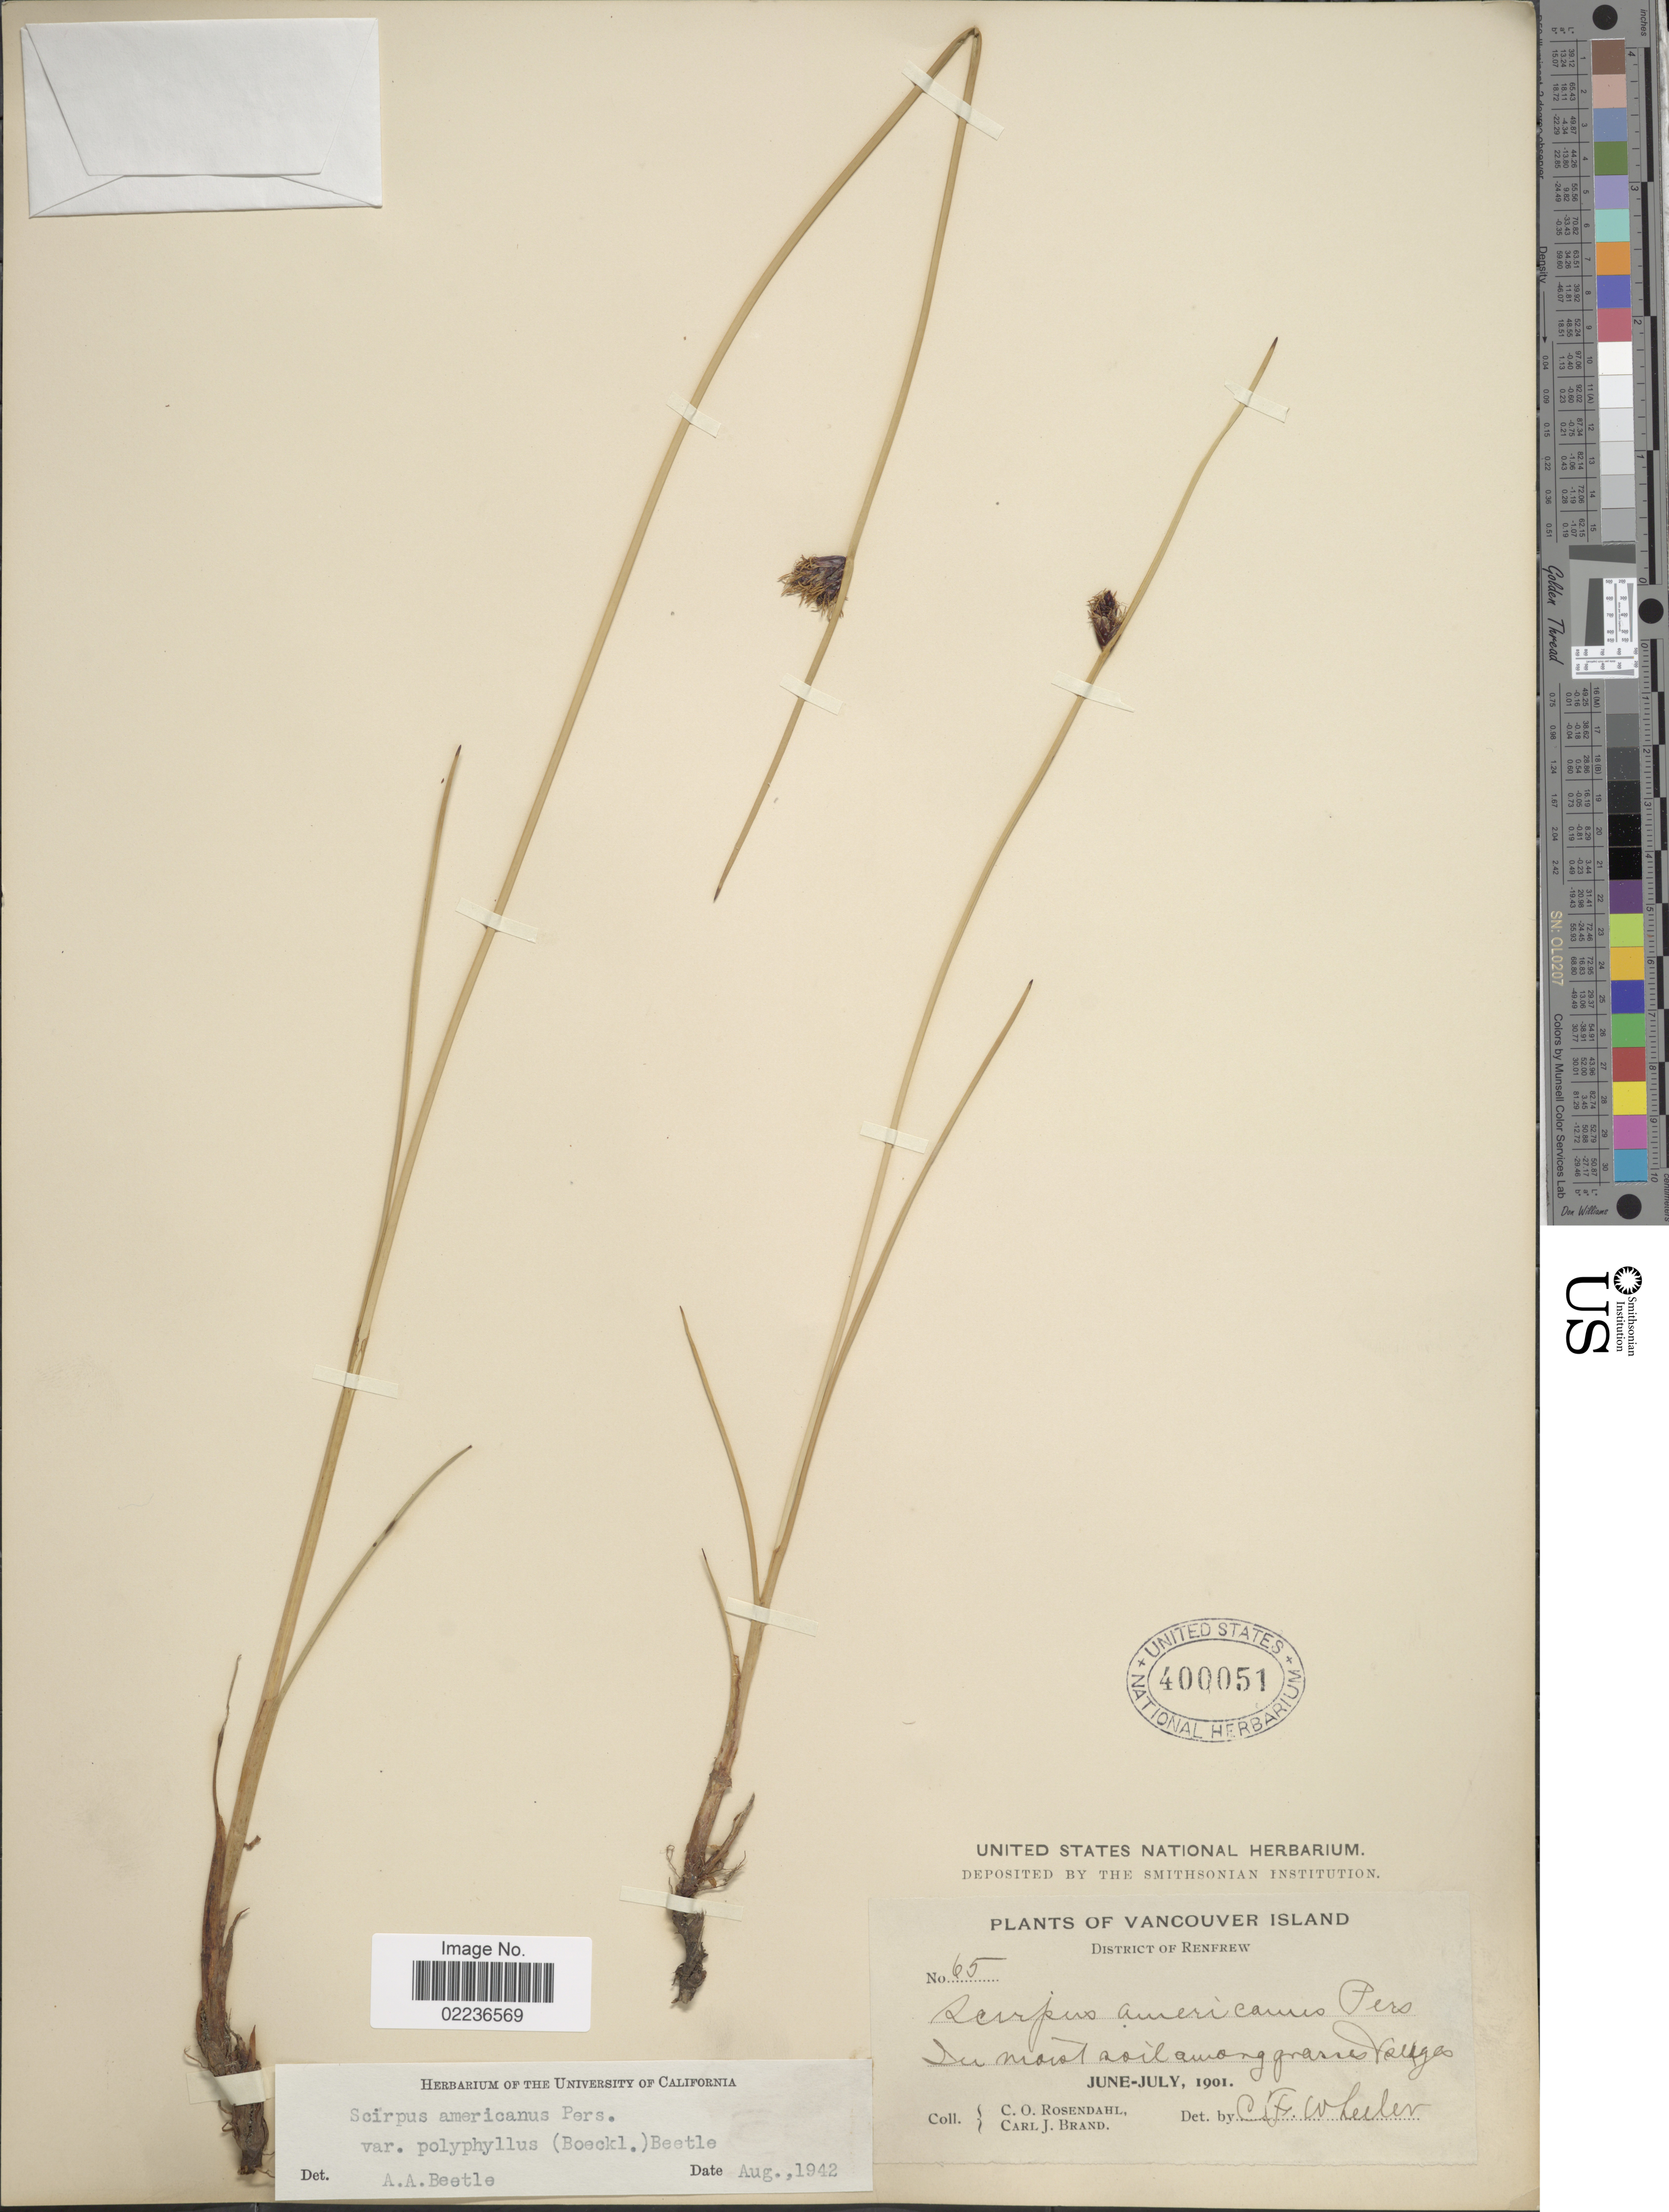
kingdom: Plantae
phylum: Tracheophyta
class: Liliopsida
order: Poales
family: Cyperaceae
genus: Schoenoplectus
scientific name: Schoenoplectus pungens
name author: (Vahl) Palla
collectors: C. O. Rosendahl & C. J. Brand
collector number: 65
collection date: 1901-06/1901-07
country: Canada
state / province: British Columbia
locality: Vancouver Island, district of Renfrew, in moist soil along grasses Valyes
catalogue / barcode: US 400051